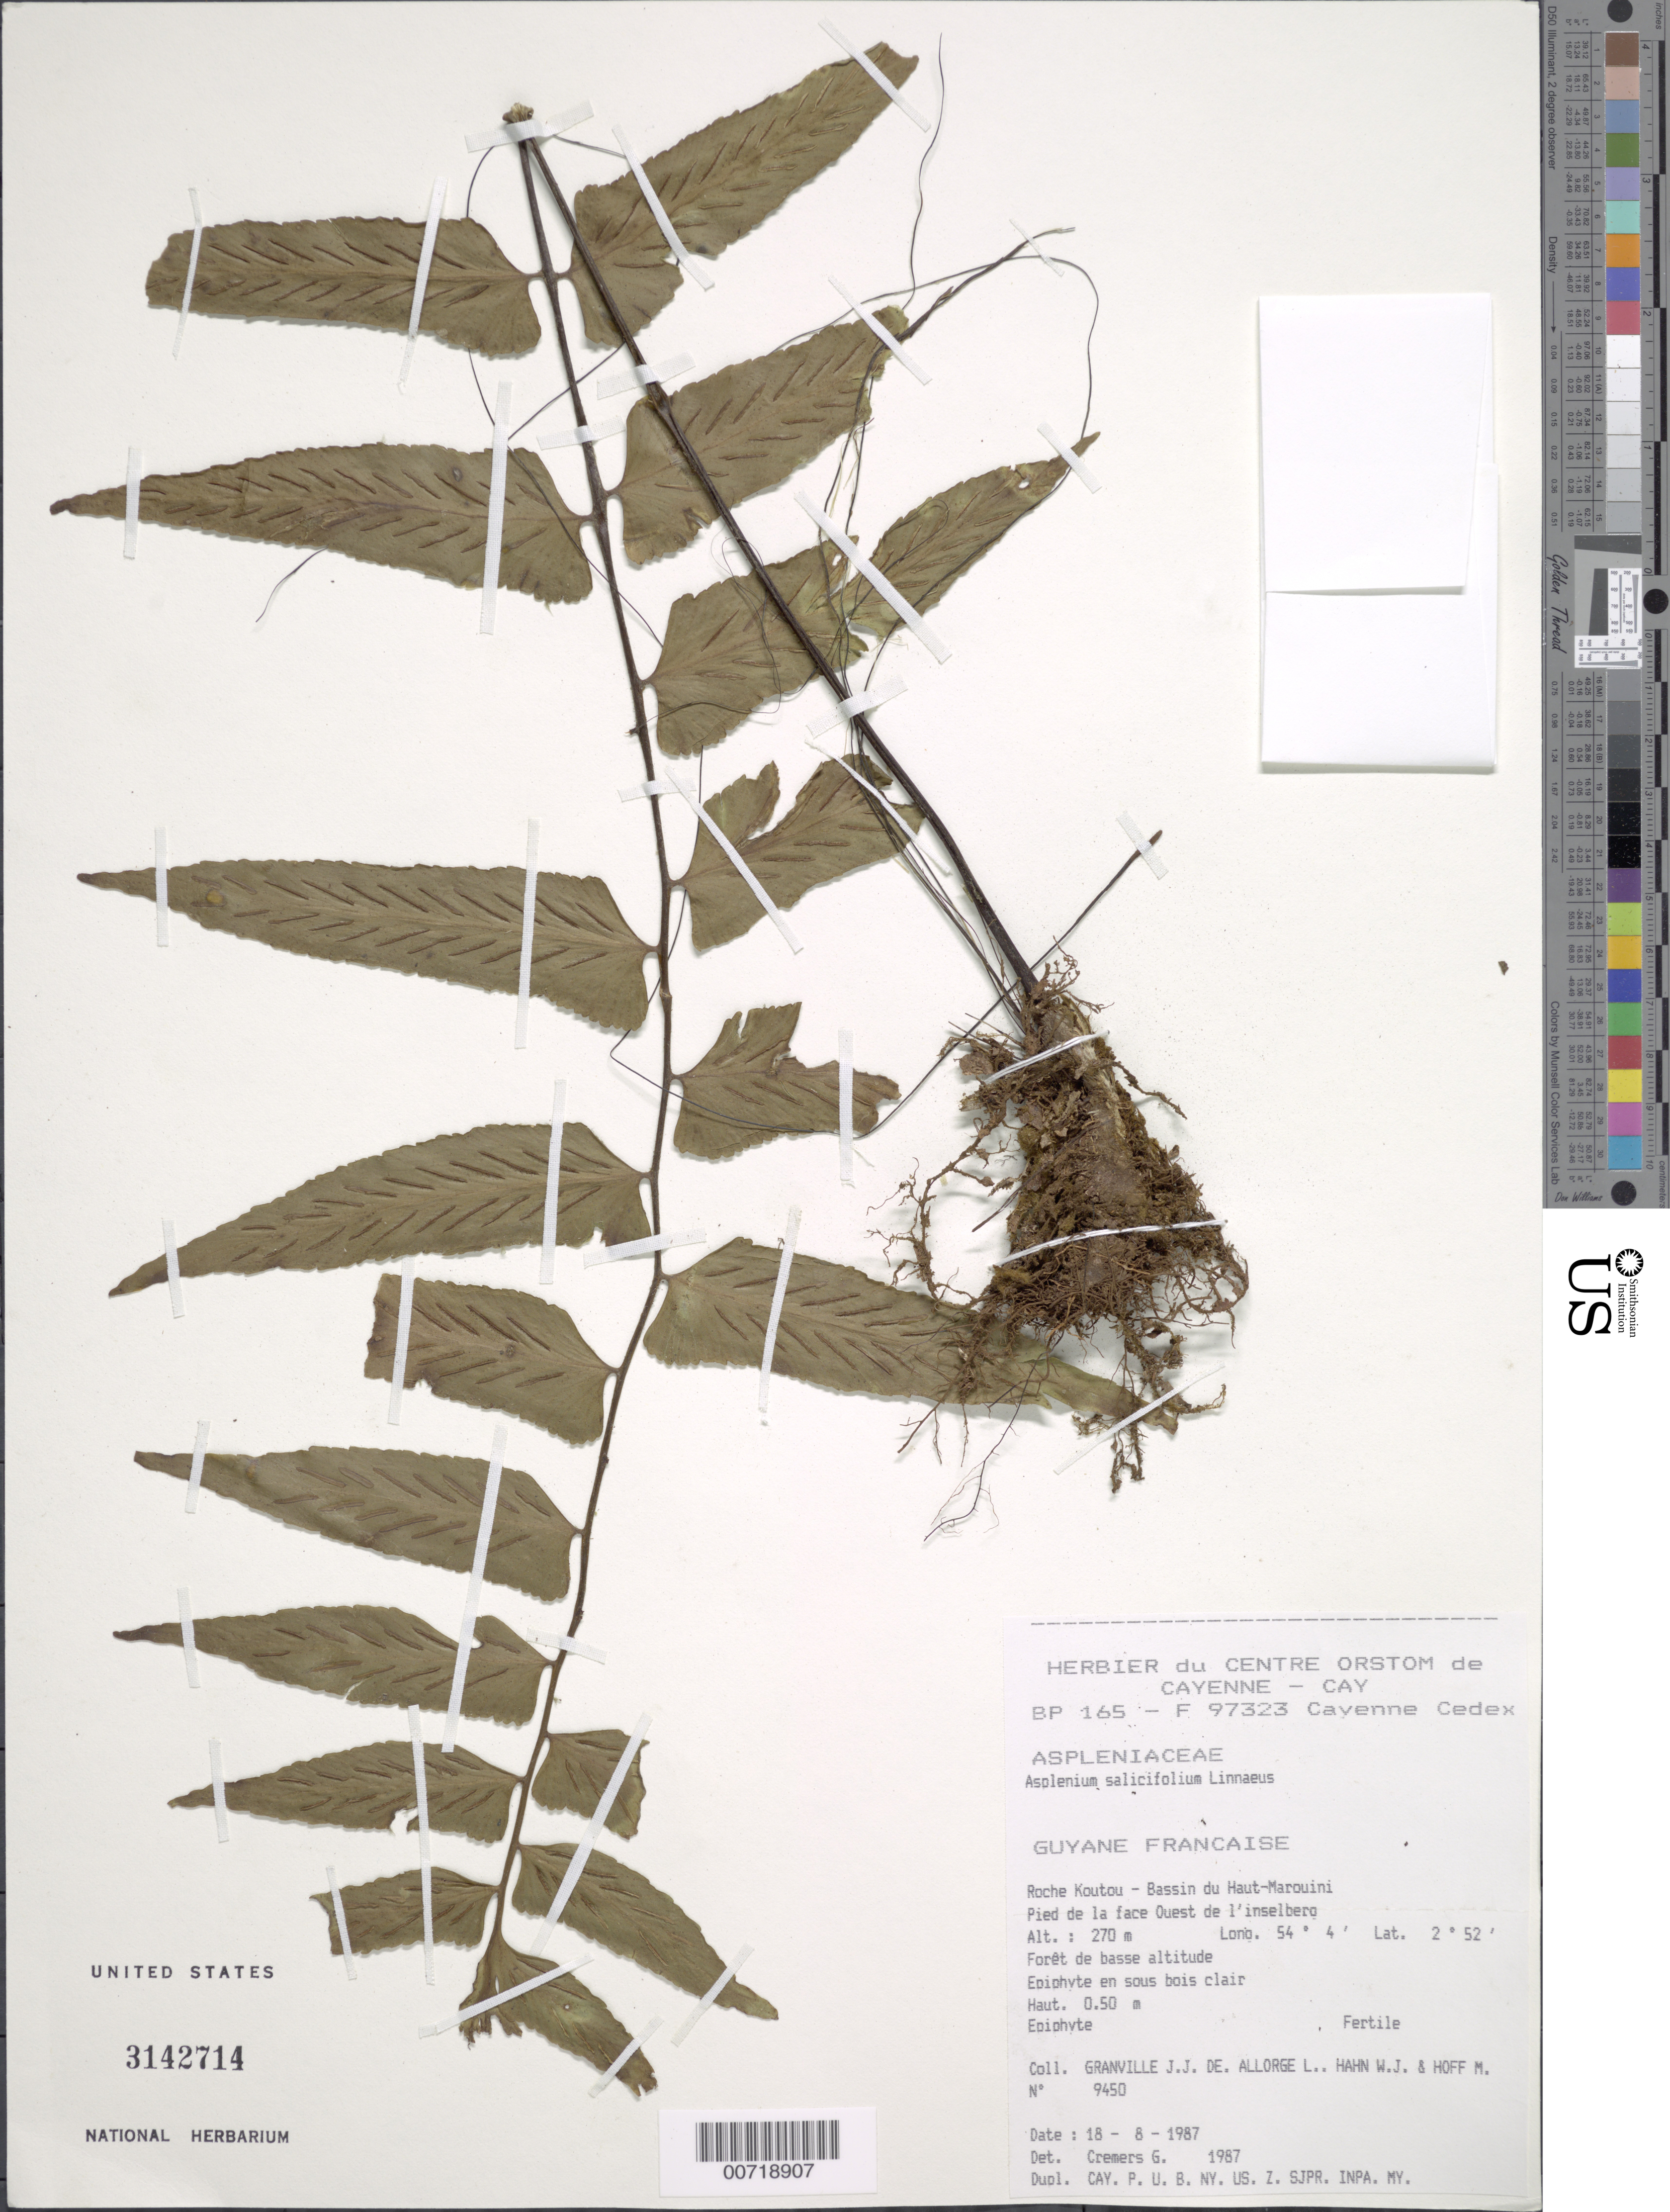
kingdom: Plantae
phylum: Tracheophyta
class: Polypodiopsida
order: Polypodiales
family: Aspleniaceae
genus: Asplenium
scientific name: Asplenium salicifolium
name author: L.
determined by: Cremers, Georges A.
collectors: J.-J. de Granville, L. Allorge, W. J. Hahn & M. Hoff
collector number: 9450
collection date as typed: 18-Aug-87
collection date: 1987-08-18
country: French Guiana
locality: Roche Koutou, Bassin du Haut-Marouini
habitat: Low forest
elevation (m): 270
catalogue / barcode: US 3142714